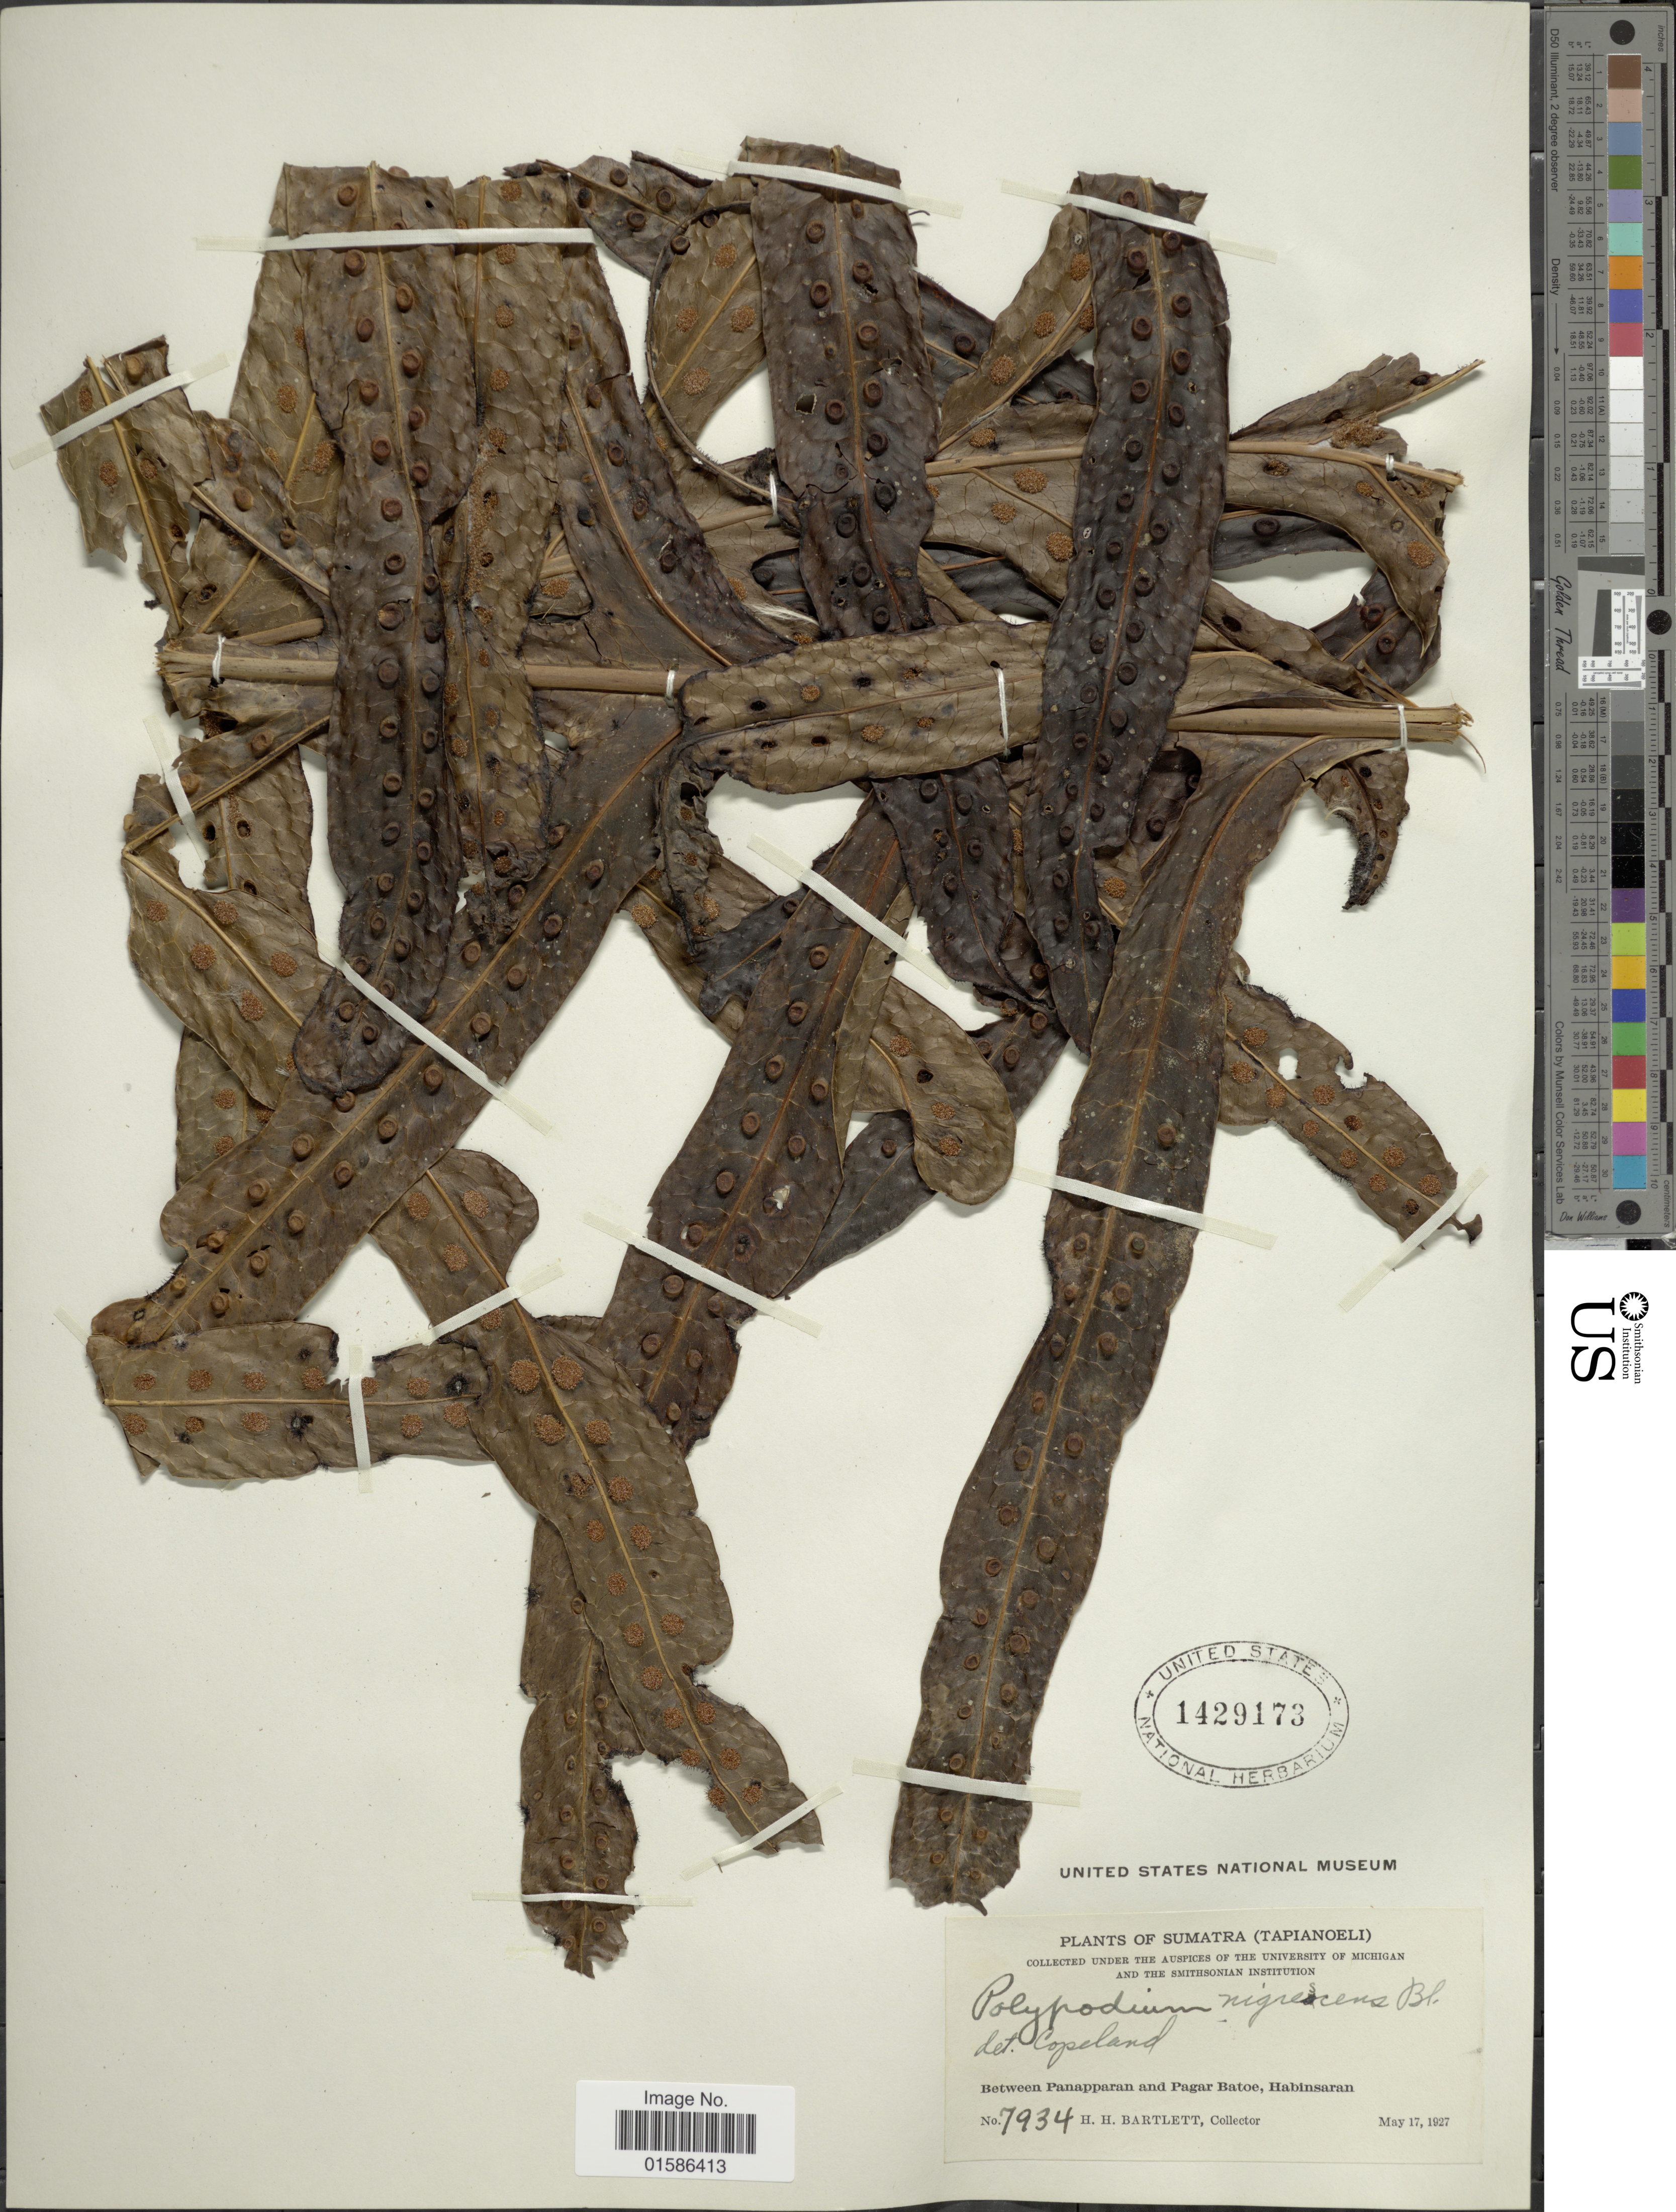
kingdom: Plantae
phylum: Tracheophyta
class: Polypodiopsida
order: Polypodiales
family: Polypodiaceae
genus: Microsorum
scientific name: Microsorum membranifolium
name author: (R. Br.) Ching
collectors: H. H. Bartlett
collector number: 7934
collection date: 1927-05-17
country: Indonesia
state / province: Sumatra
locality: (Tapianoeli) Between Panapparan and Pagar Batoe, Habinsaran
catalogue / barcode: US 1429173